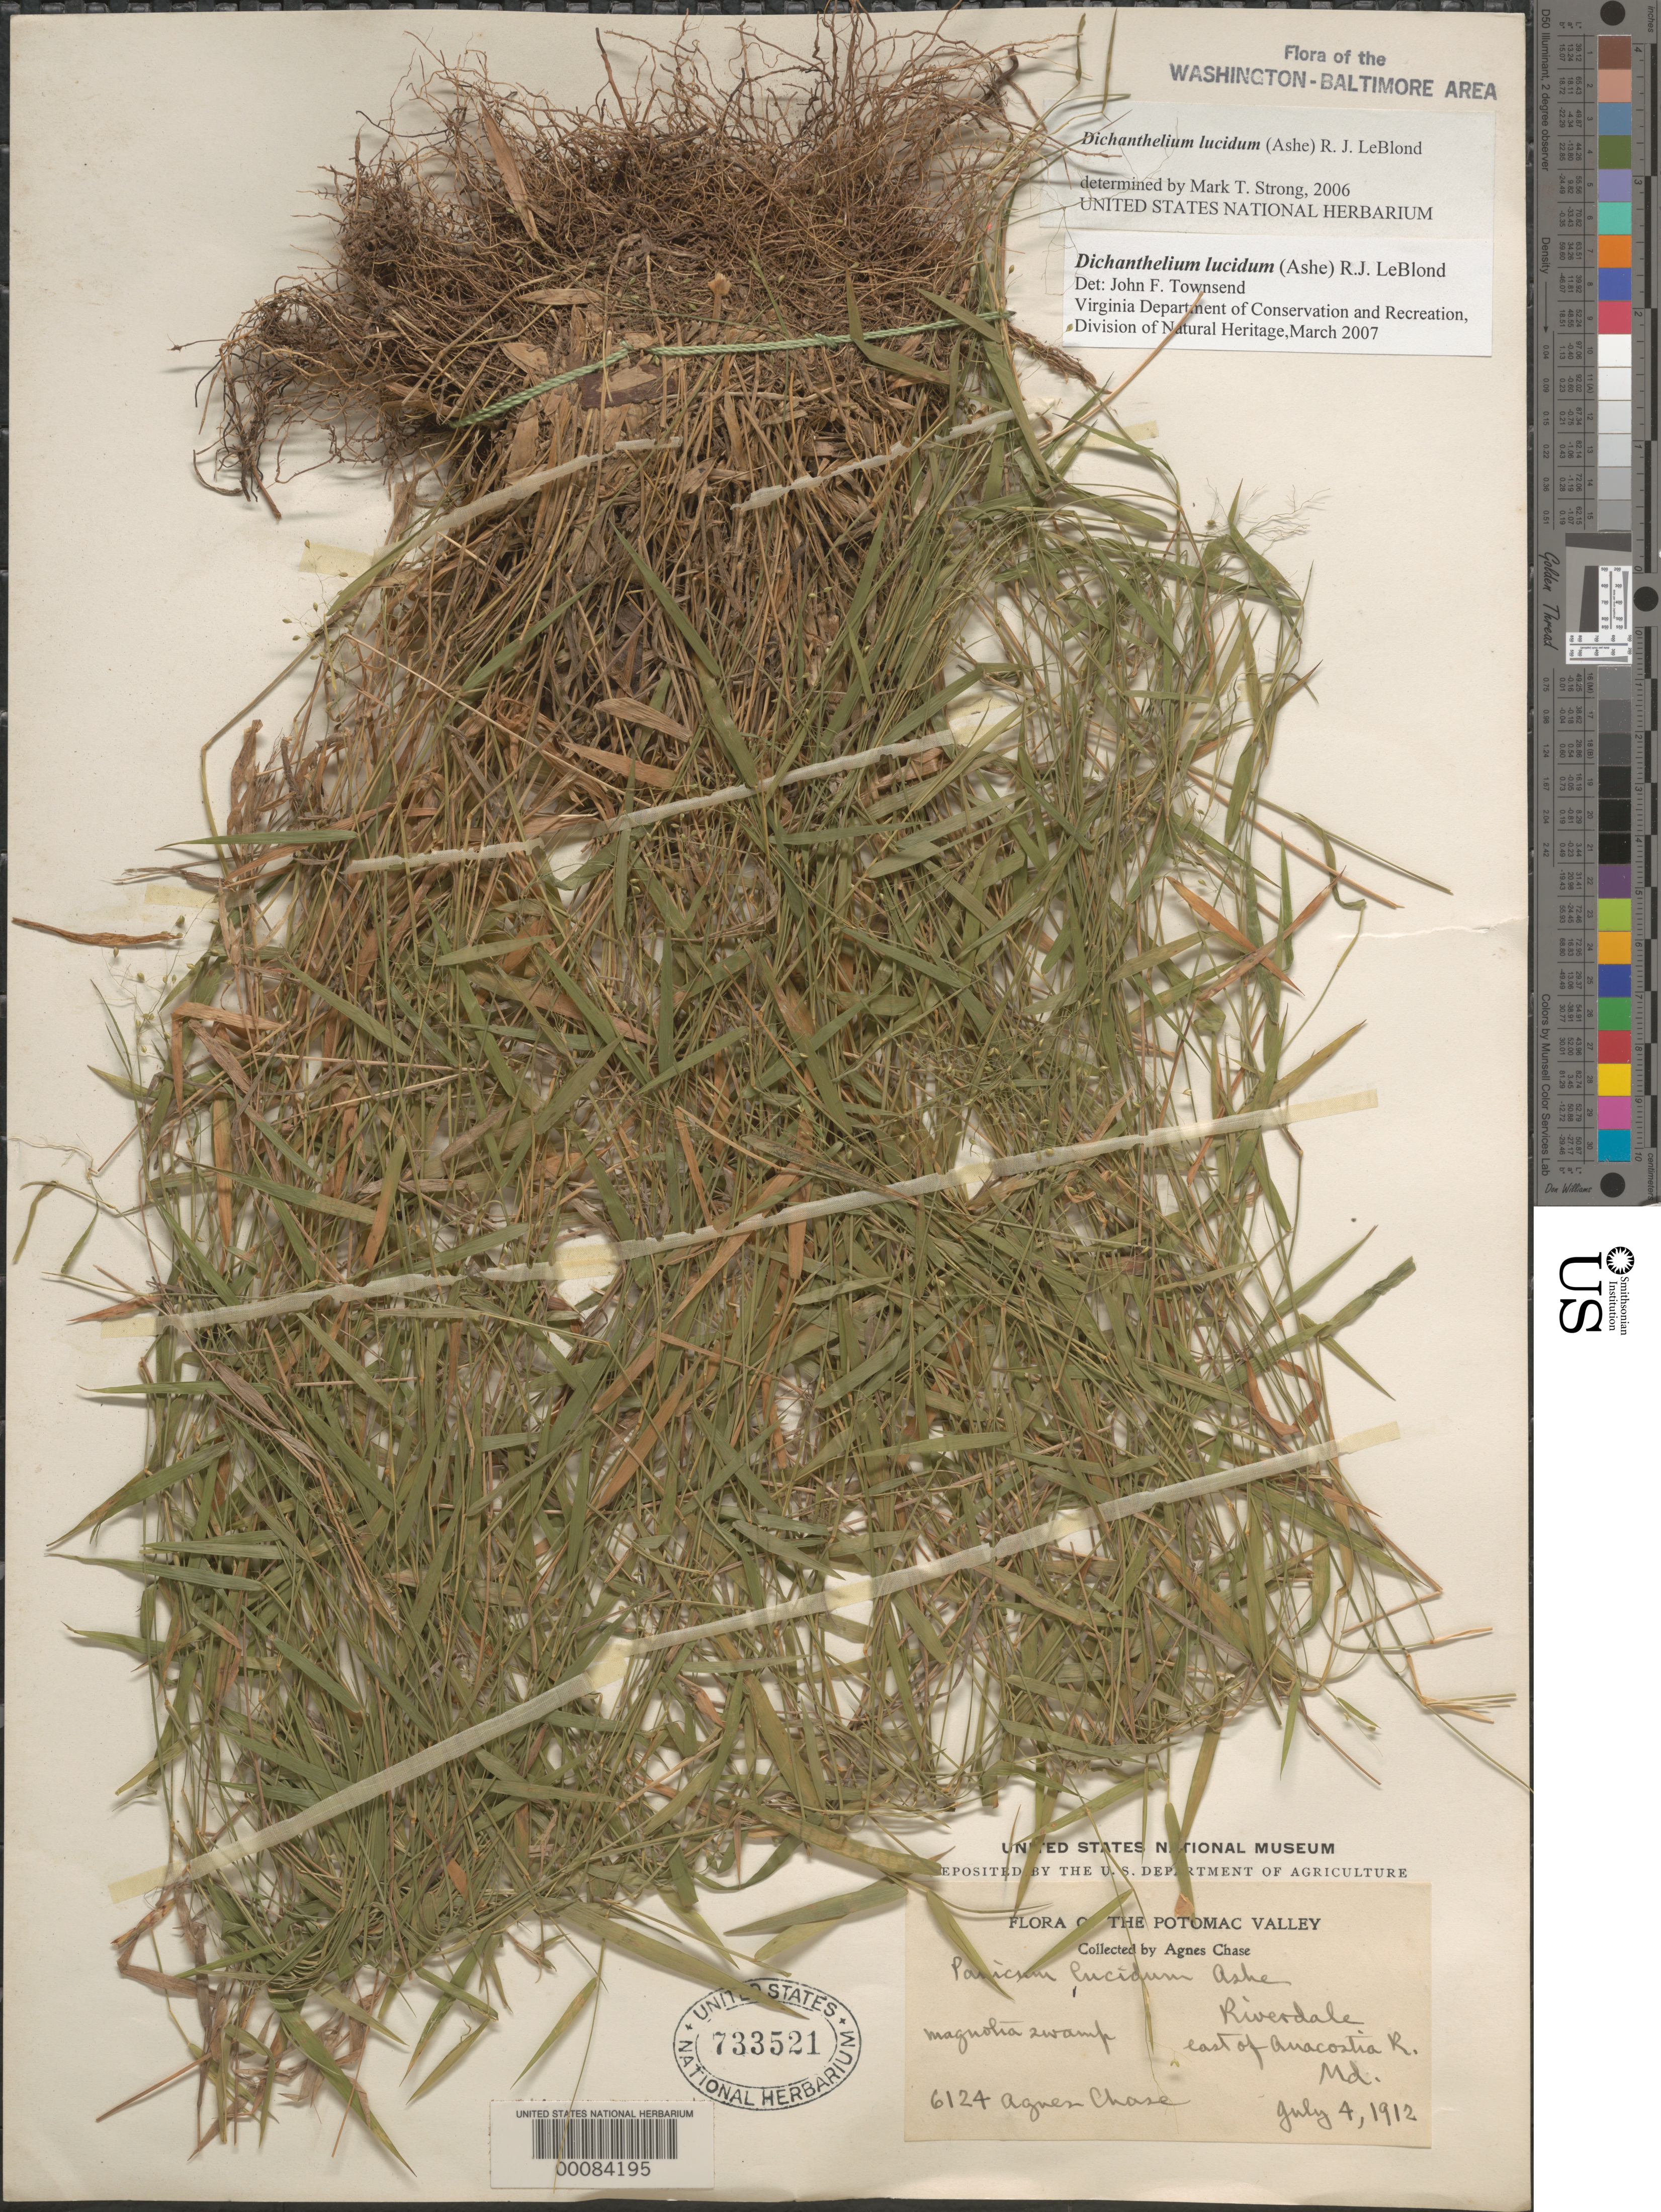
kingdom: Plantae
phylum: Tracheophyta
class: Liliopsida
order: Poales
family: Poaceae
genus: Dichanthelium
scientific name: Dichanthelium dichotomum var. dichotomum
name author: (L.) Gould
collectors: A. Chase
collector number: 6124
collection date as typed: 04 Jul 1912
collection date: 1912-07-04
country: United States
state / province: Maryland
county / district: Prince George's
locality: E of Anacostia River, Riverdale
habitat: Magnolia swamp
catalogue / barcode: US 733521